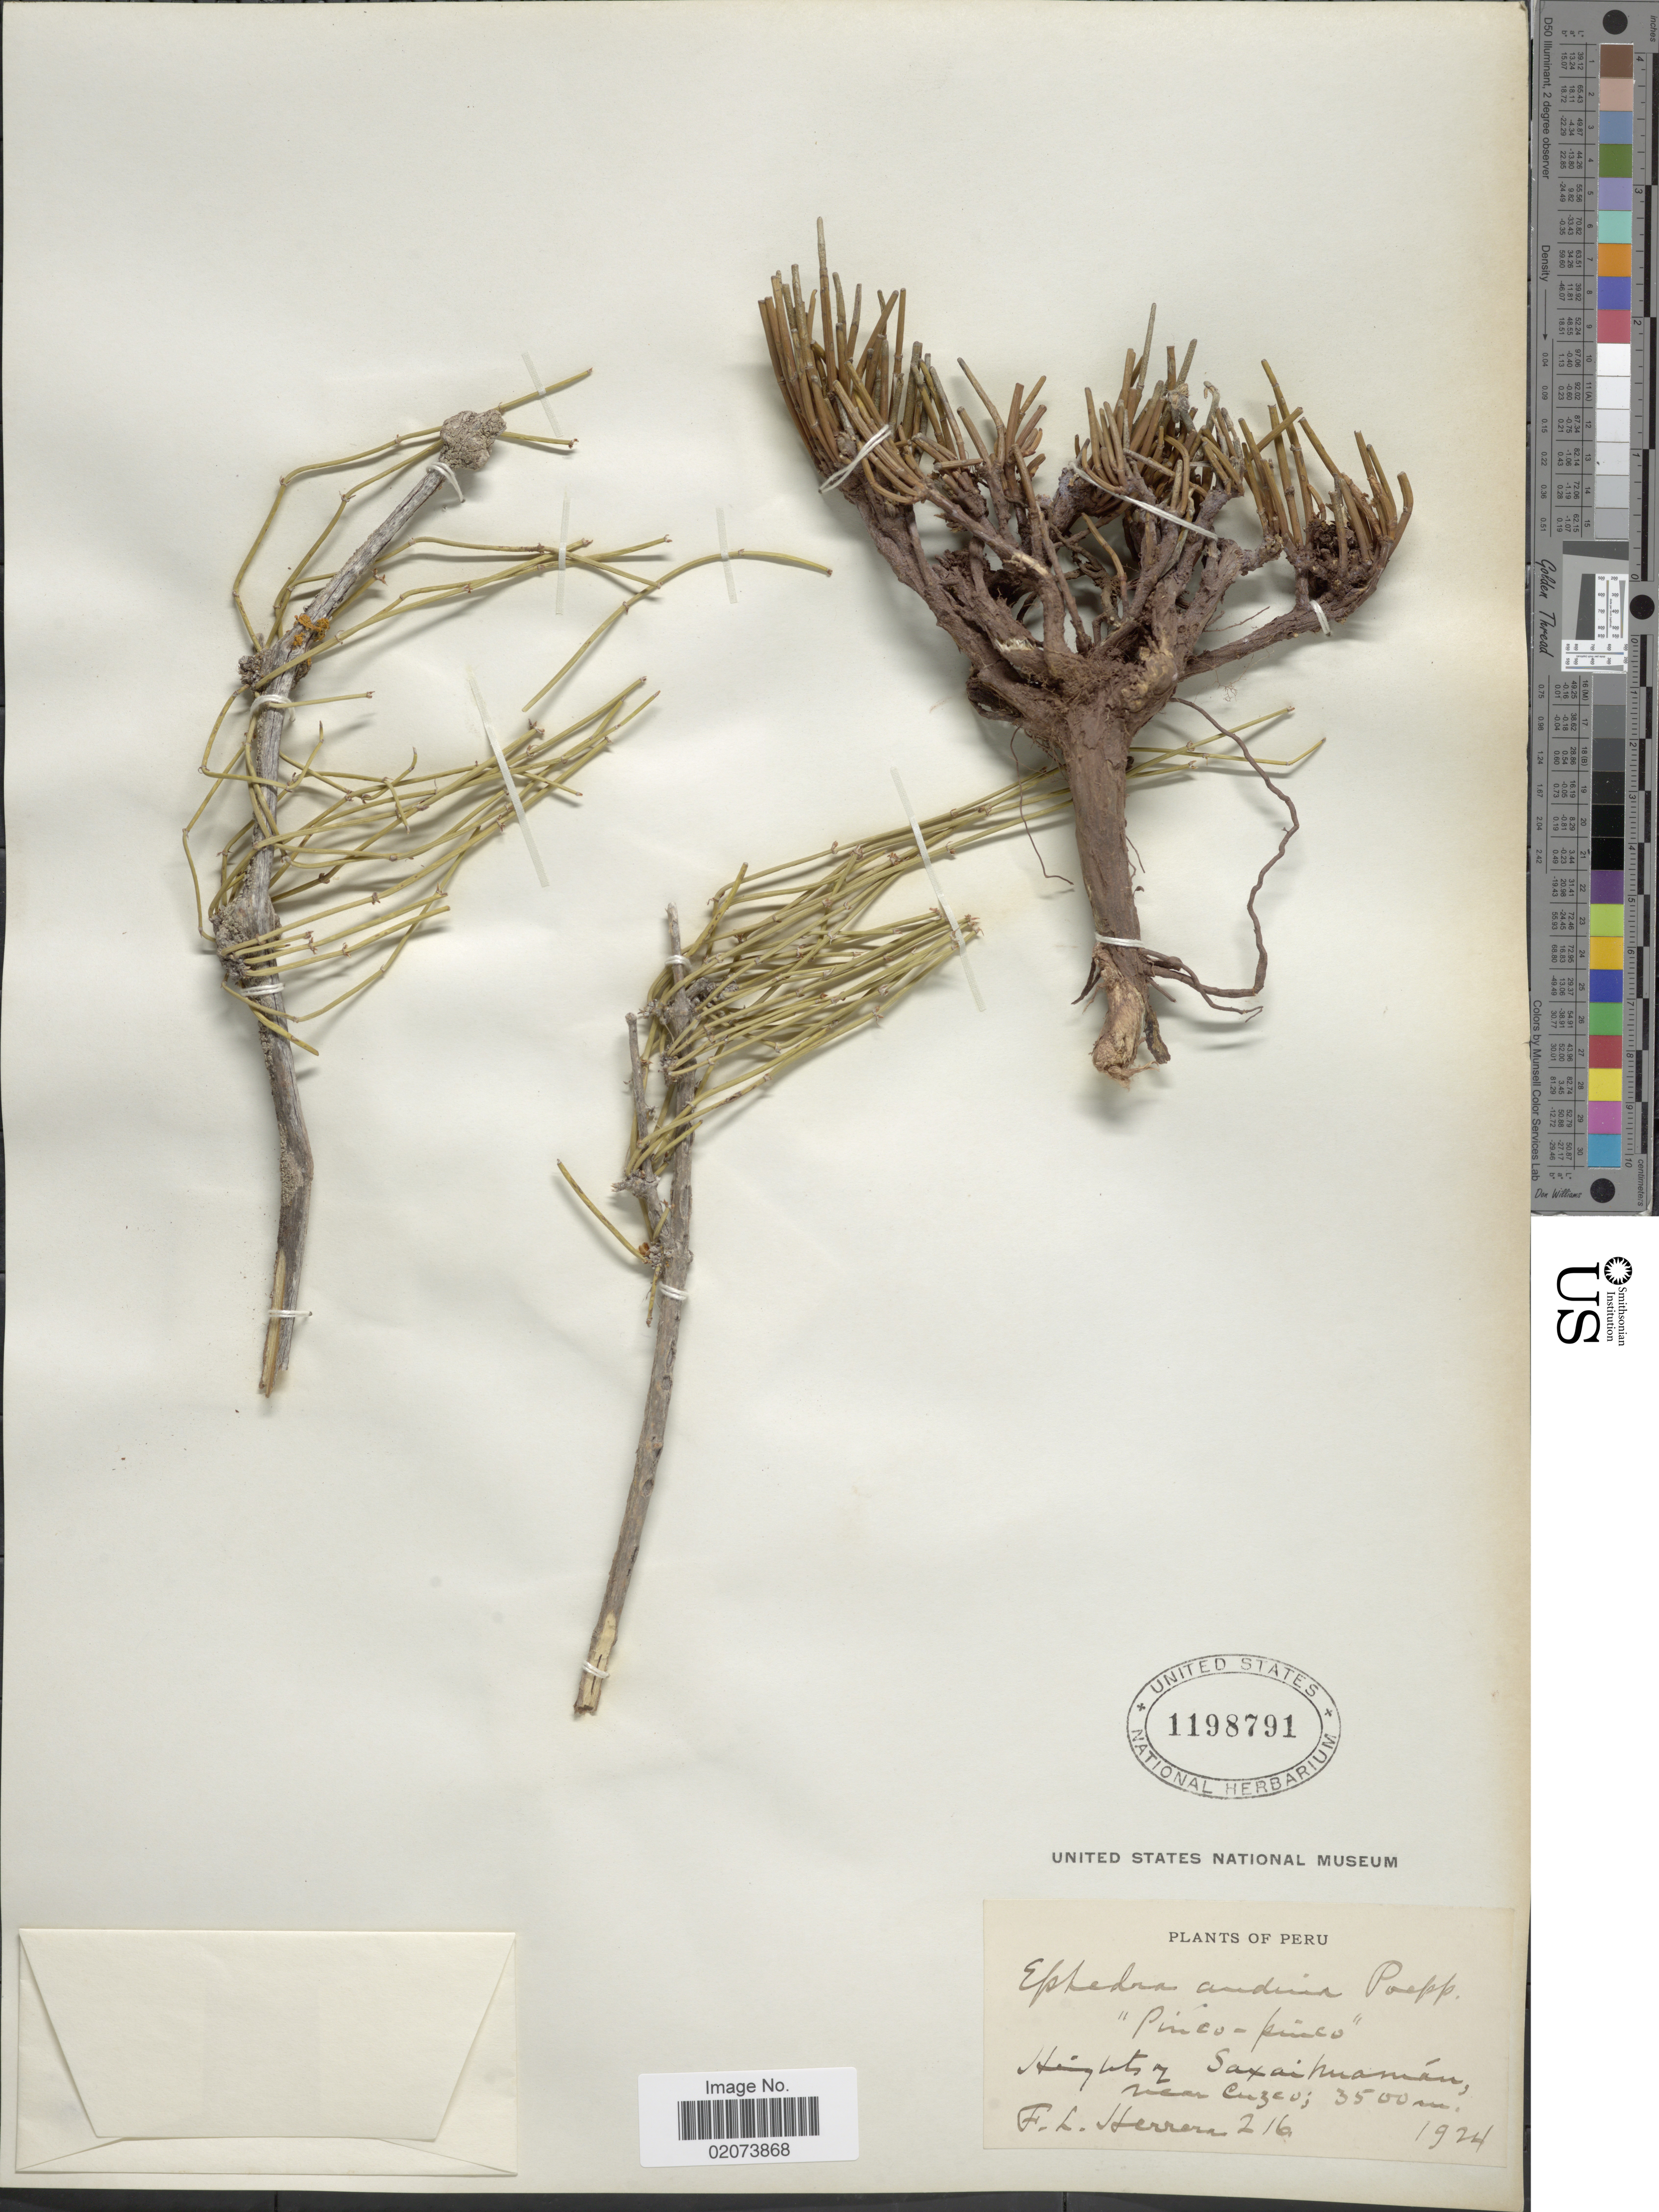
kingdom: Plantae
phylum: Tracheophyta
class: Gnetopsida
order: Ephedrales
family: Ephedraceae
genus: Ephedra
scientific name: Ephedra americana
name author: Humb. & Bonpl. ex Willd.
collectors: F. L. Herrera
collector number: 216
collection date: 1924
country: Peru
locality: Heights Saxaihuaman, near Cuzco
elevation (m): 3500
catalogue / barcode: US 1198791